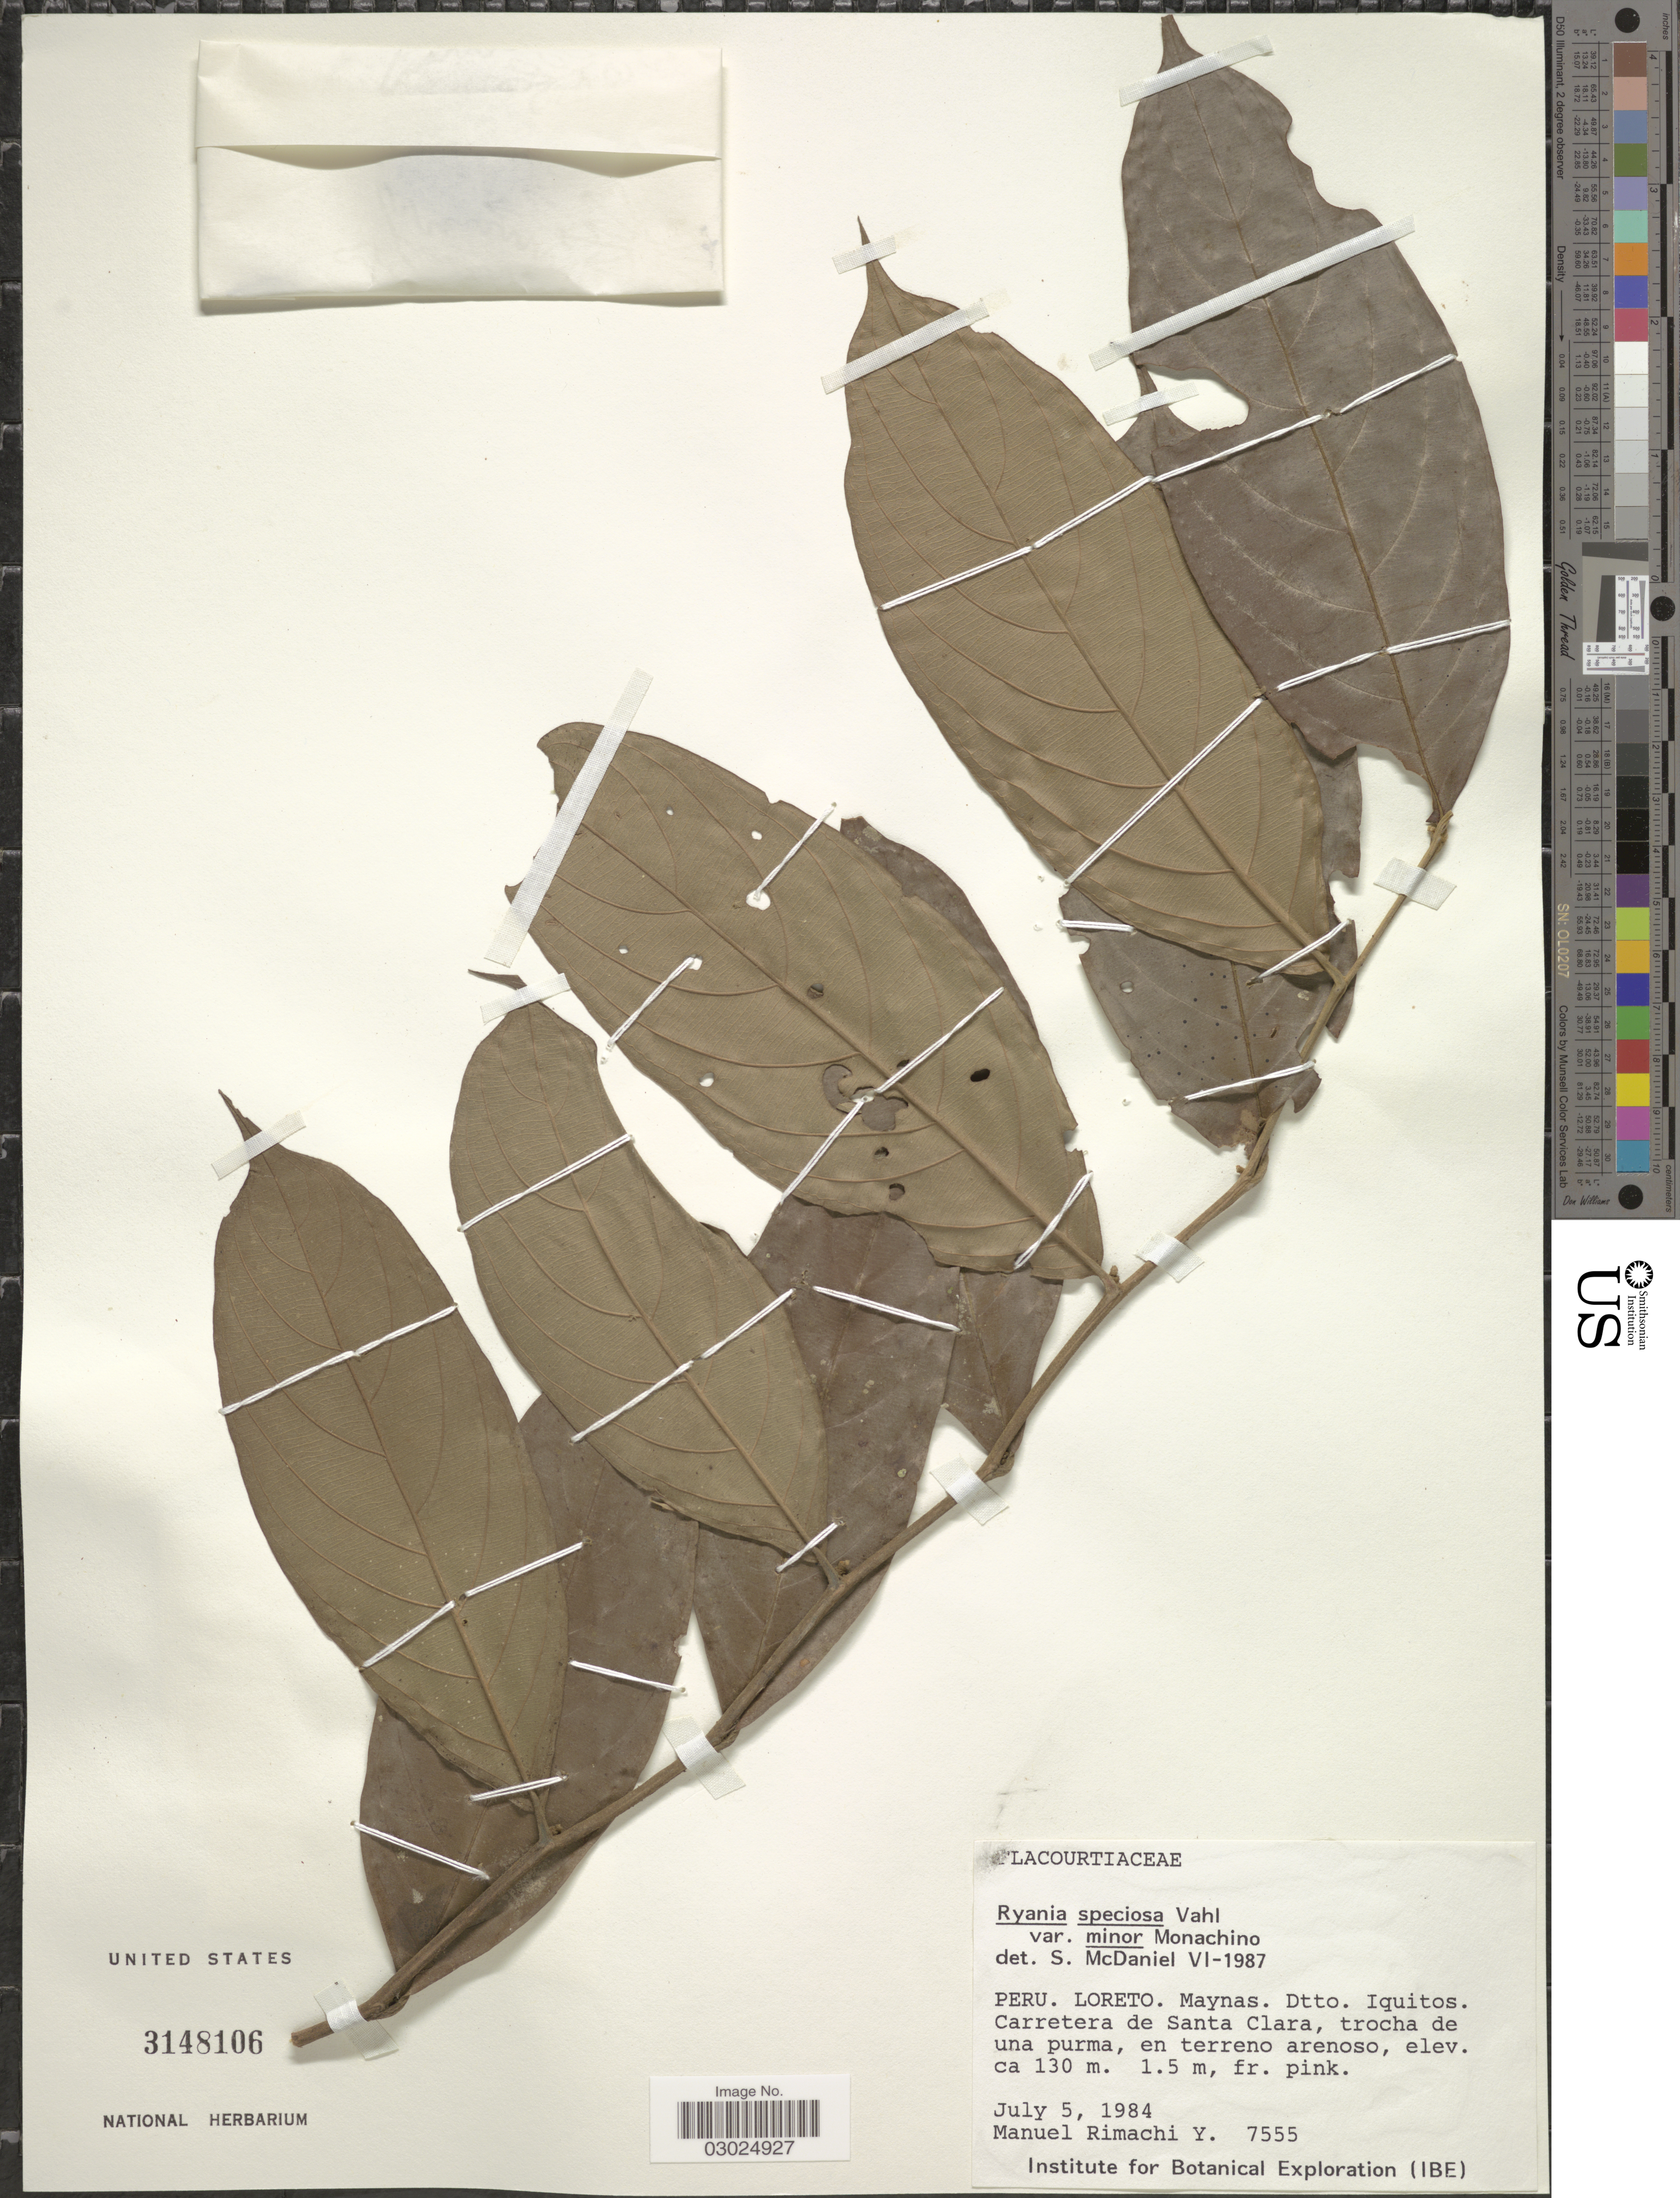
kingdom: Plantae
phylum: Tracheophyta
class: Magnoliopsida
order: Malpighiales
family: Salicaceae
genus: Ryania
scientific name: Ryania speciosa var. minor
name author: Monach.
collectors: M. Rimachi Y.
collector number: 7555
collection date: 1984-07-05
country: Peru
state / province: Loreto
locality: Maynas. Dtto. Iquitos. Carretera de Santa Clara, trocha de una purma, en terreno arenoso.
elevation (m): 130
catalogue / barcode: US 3148106